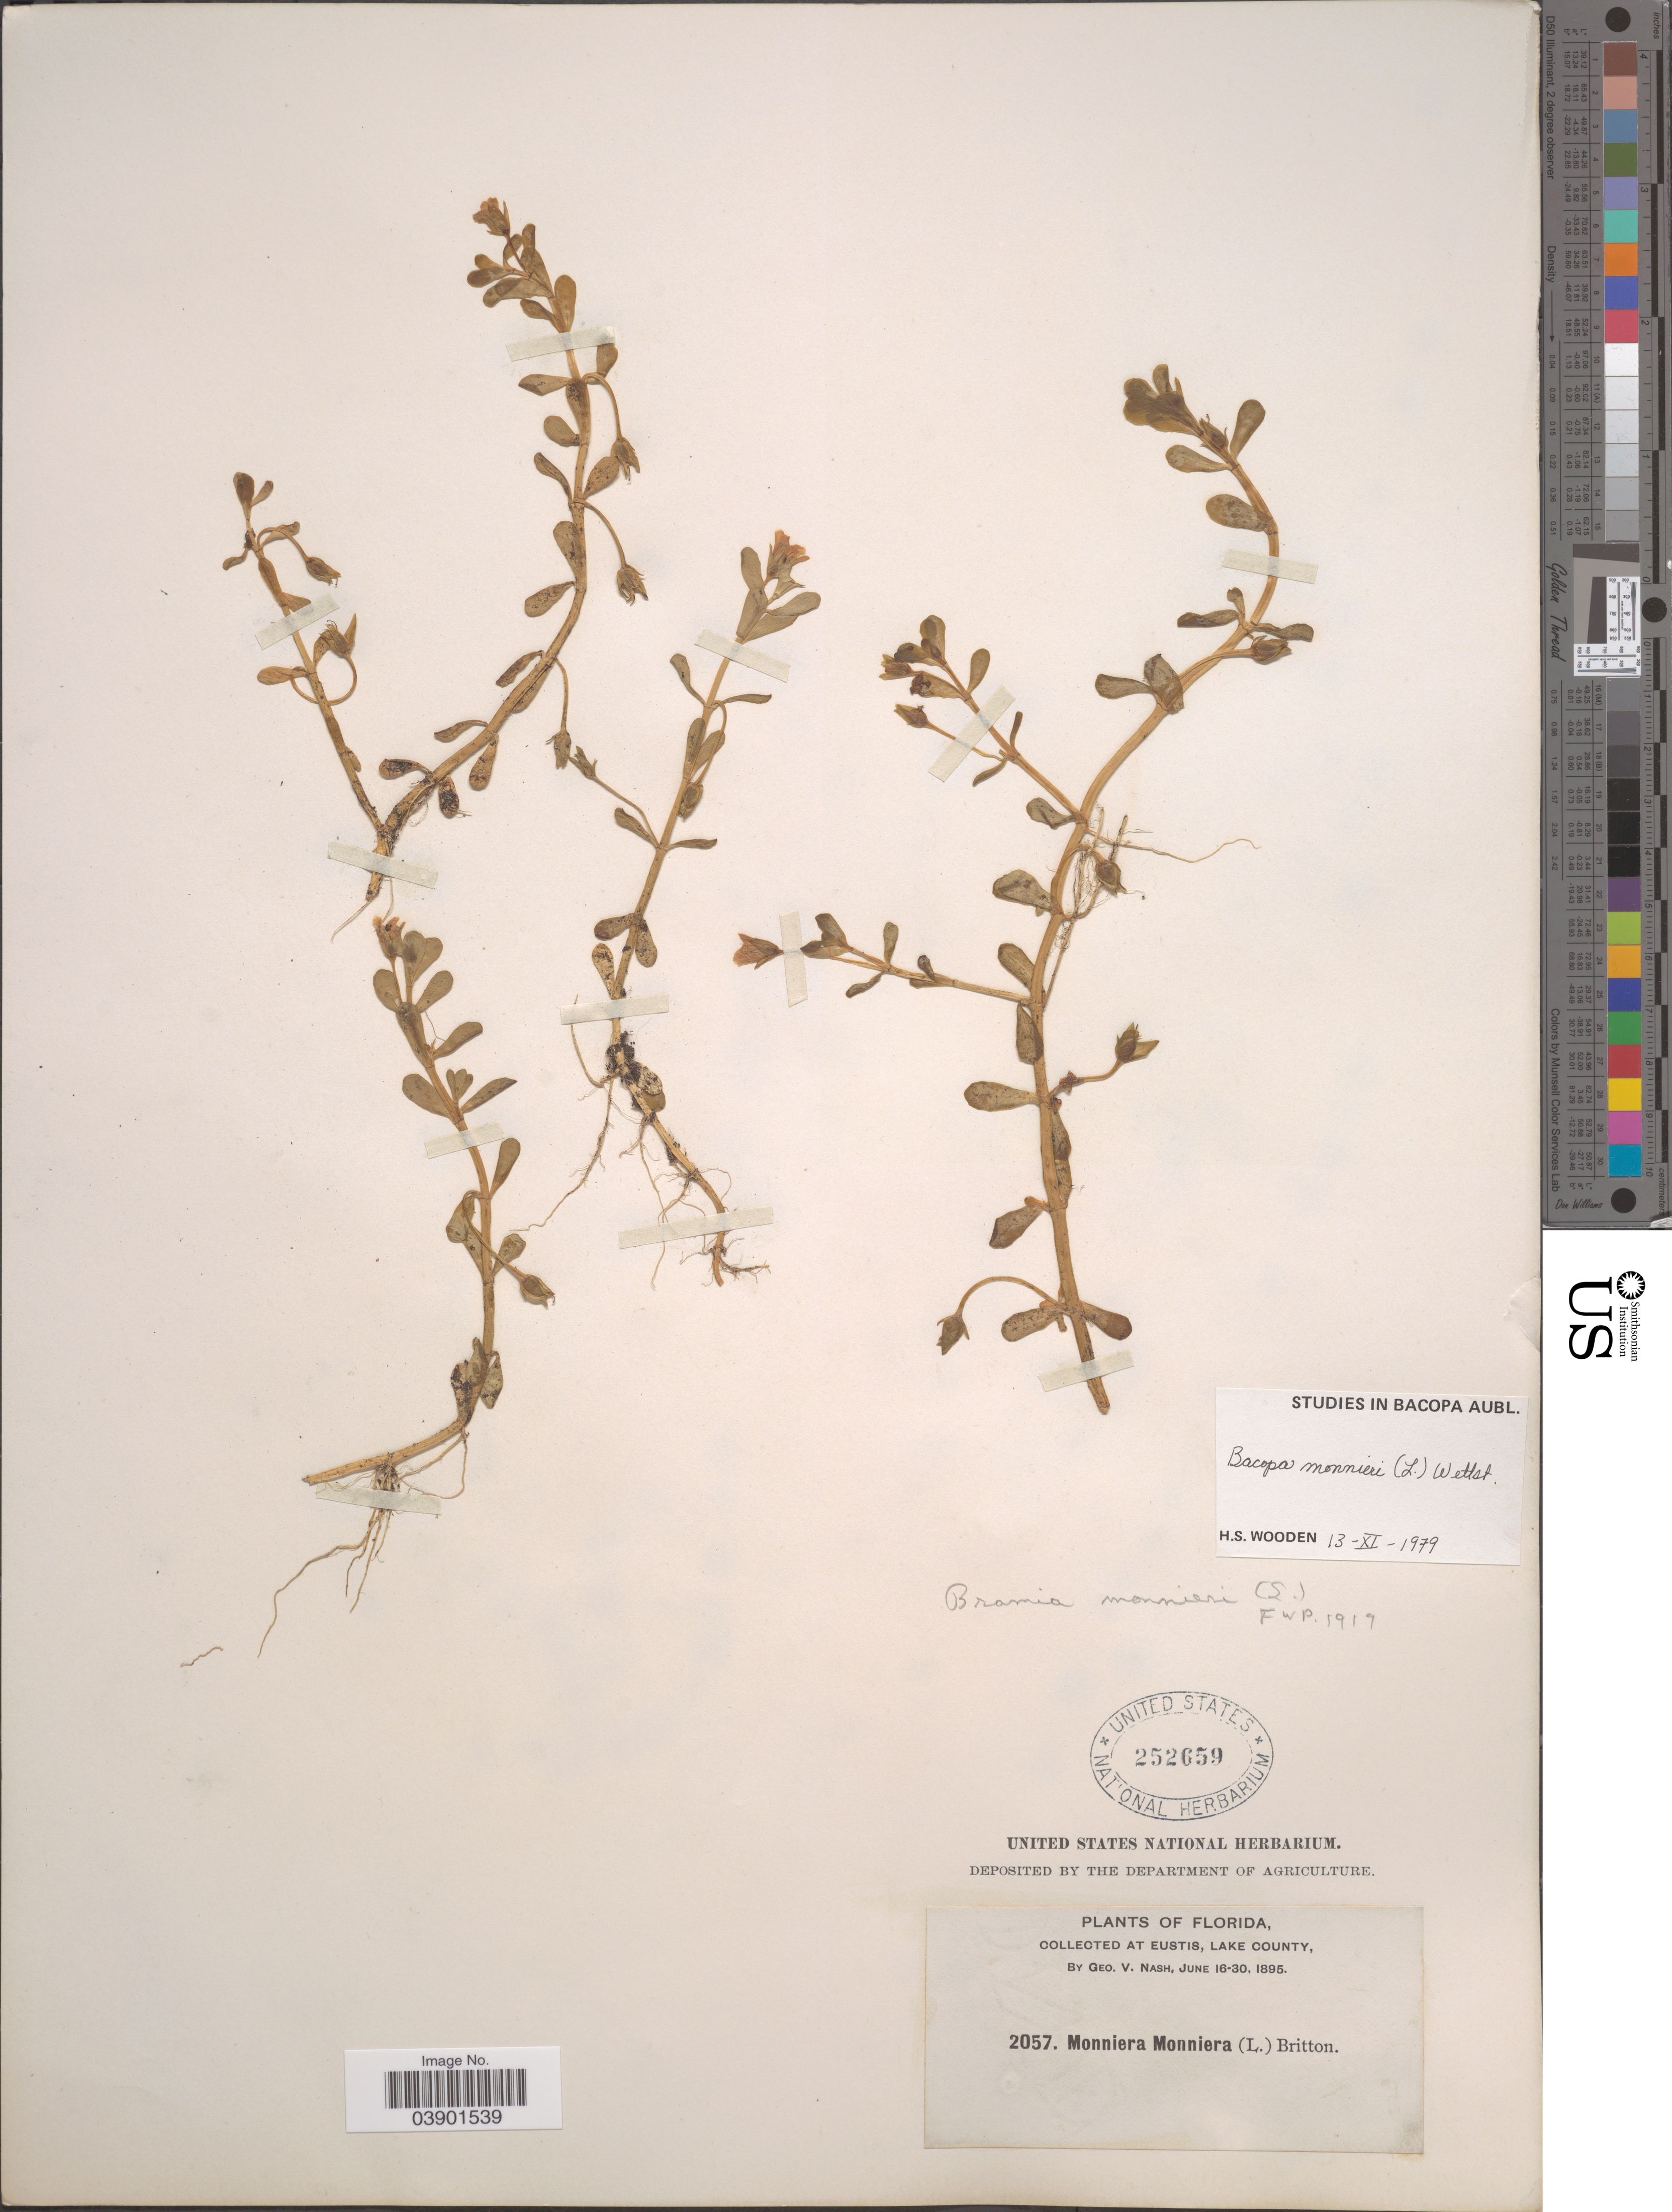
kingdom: Plantae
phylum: Tracheophyta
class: Magnoliopsida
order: Lamiales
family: Plantaginaceae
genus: Bacopa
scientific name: Bacopa monnieri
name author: (L.) Pennell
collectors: G. V. Nash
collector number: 2057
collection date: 1895-06-16/1895-06-30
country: United States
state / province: Florida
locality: At Eustis, Lake County.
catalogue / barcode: US 252659